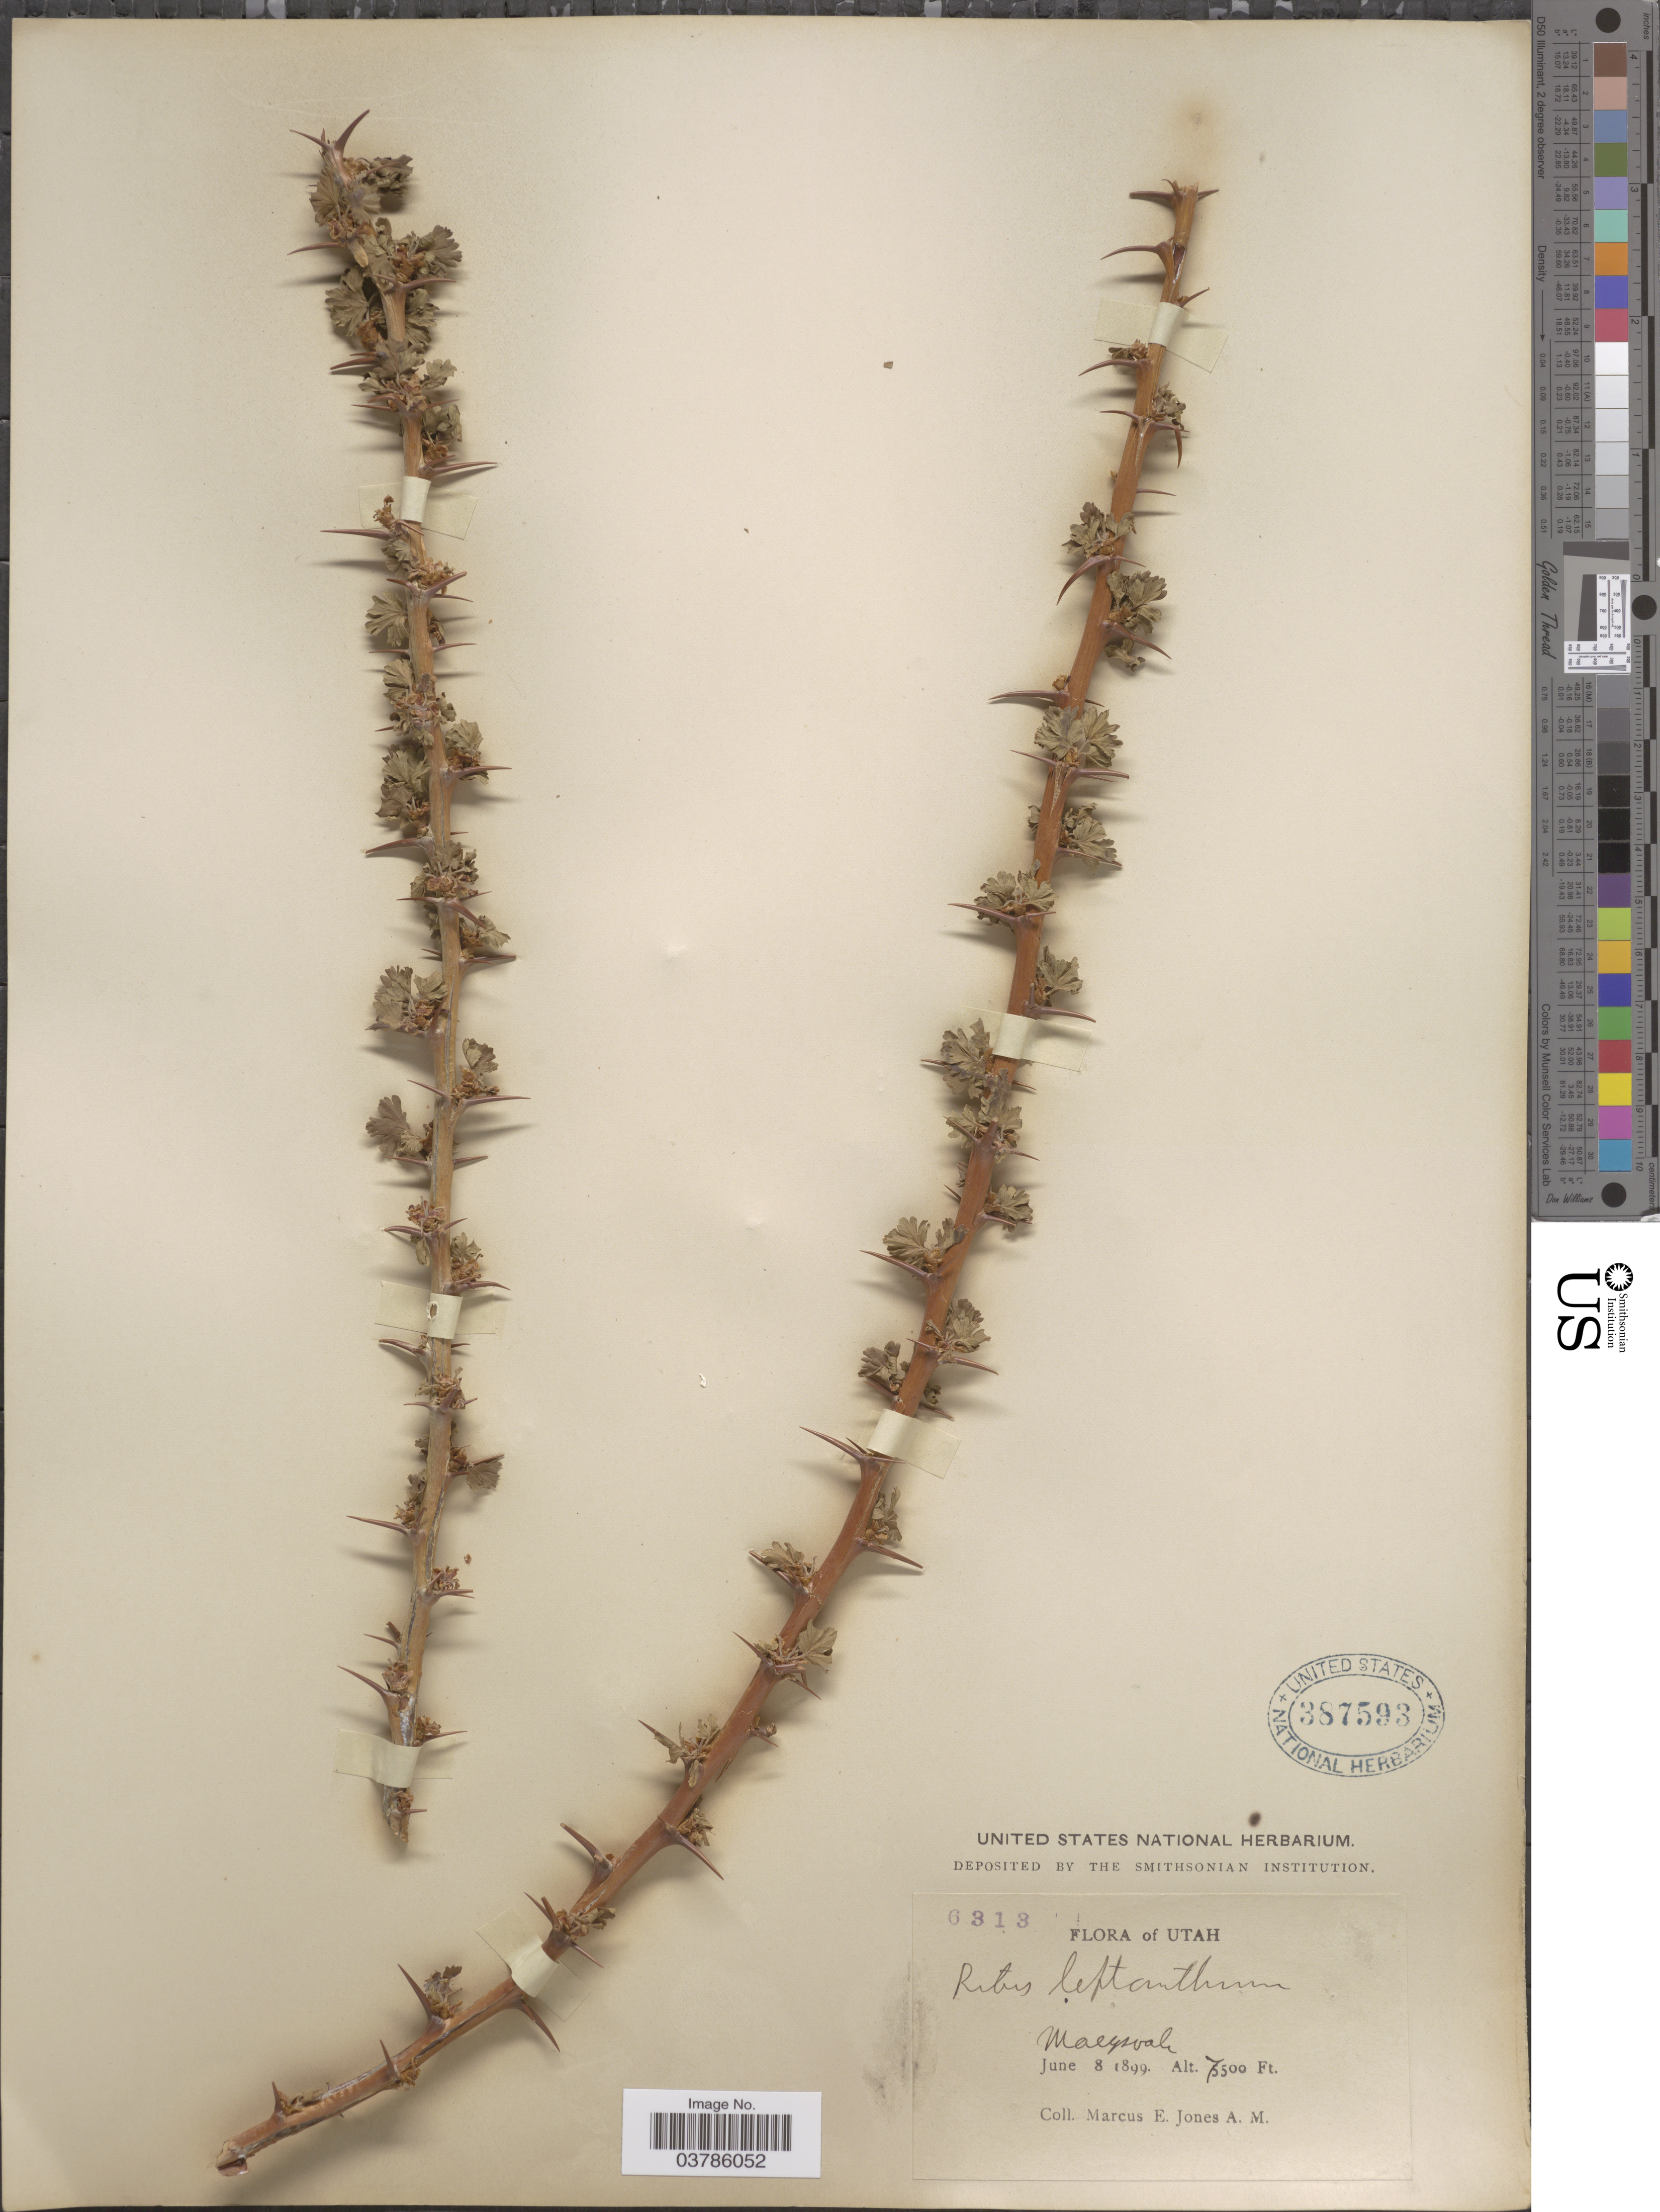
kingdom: Plantae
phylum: Tracheophyta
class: Magnoliopsida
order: Saxifragales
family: Grossulariaceae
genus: Ribes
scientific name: Ribes leptanthum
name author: A. Gray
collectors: M. E. Jones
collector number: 6313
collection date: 1899-06-08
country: United States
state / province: Utah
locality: Marysvale.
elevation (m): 2286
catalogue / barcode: US 387593